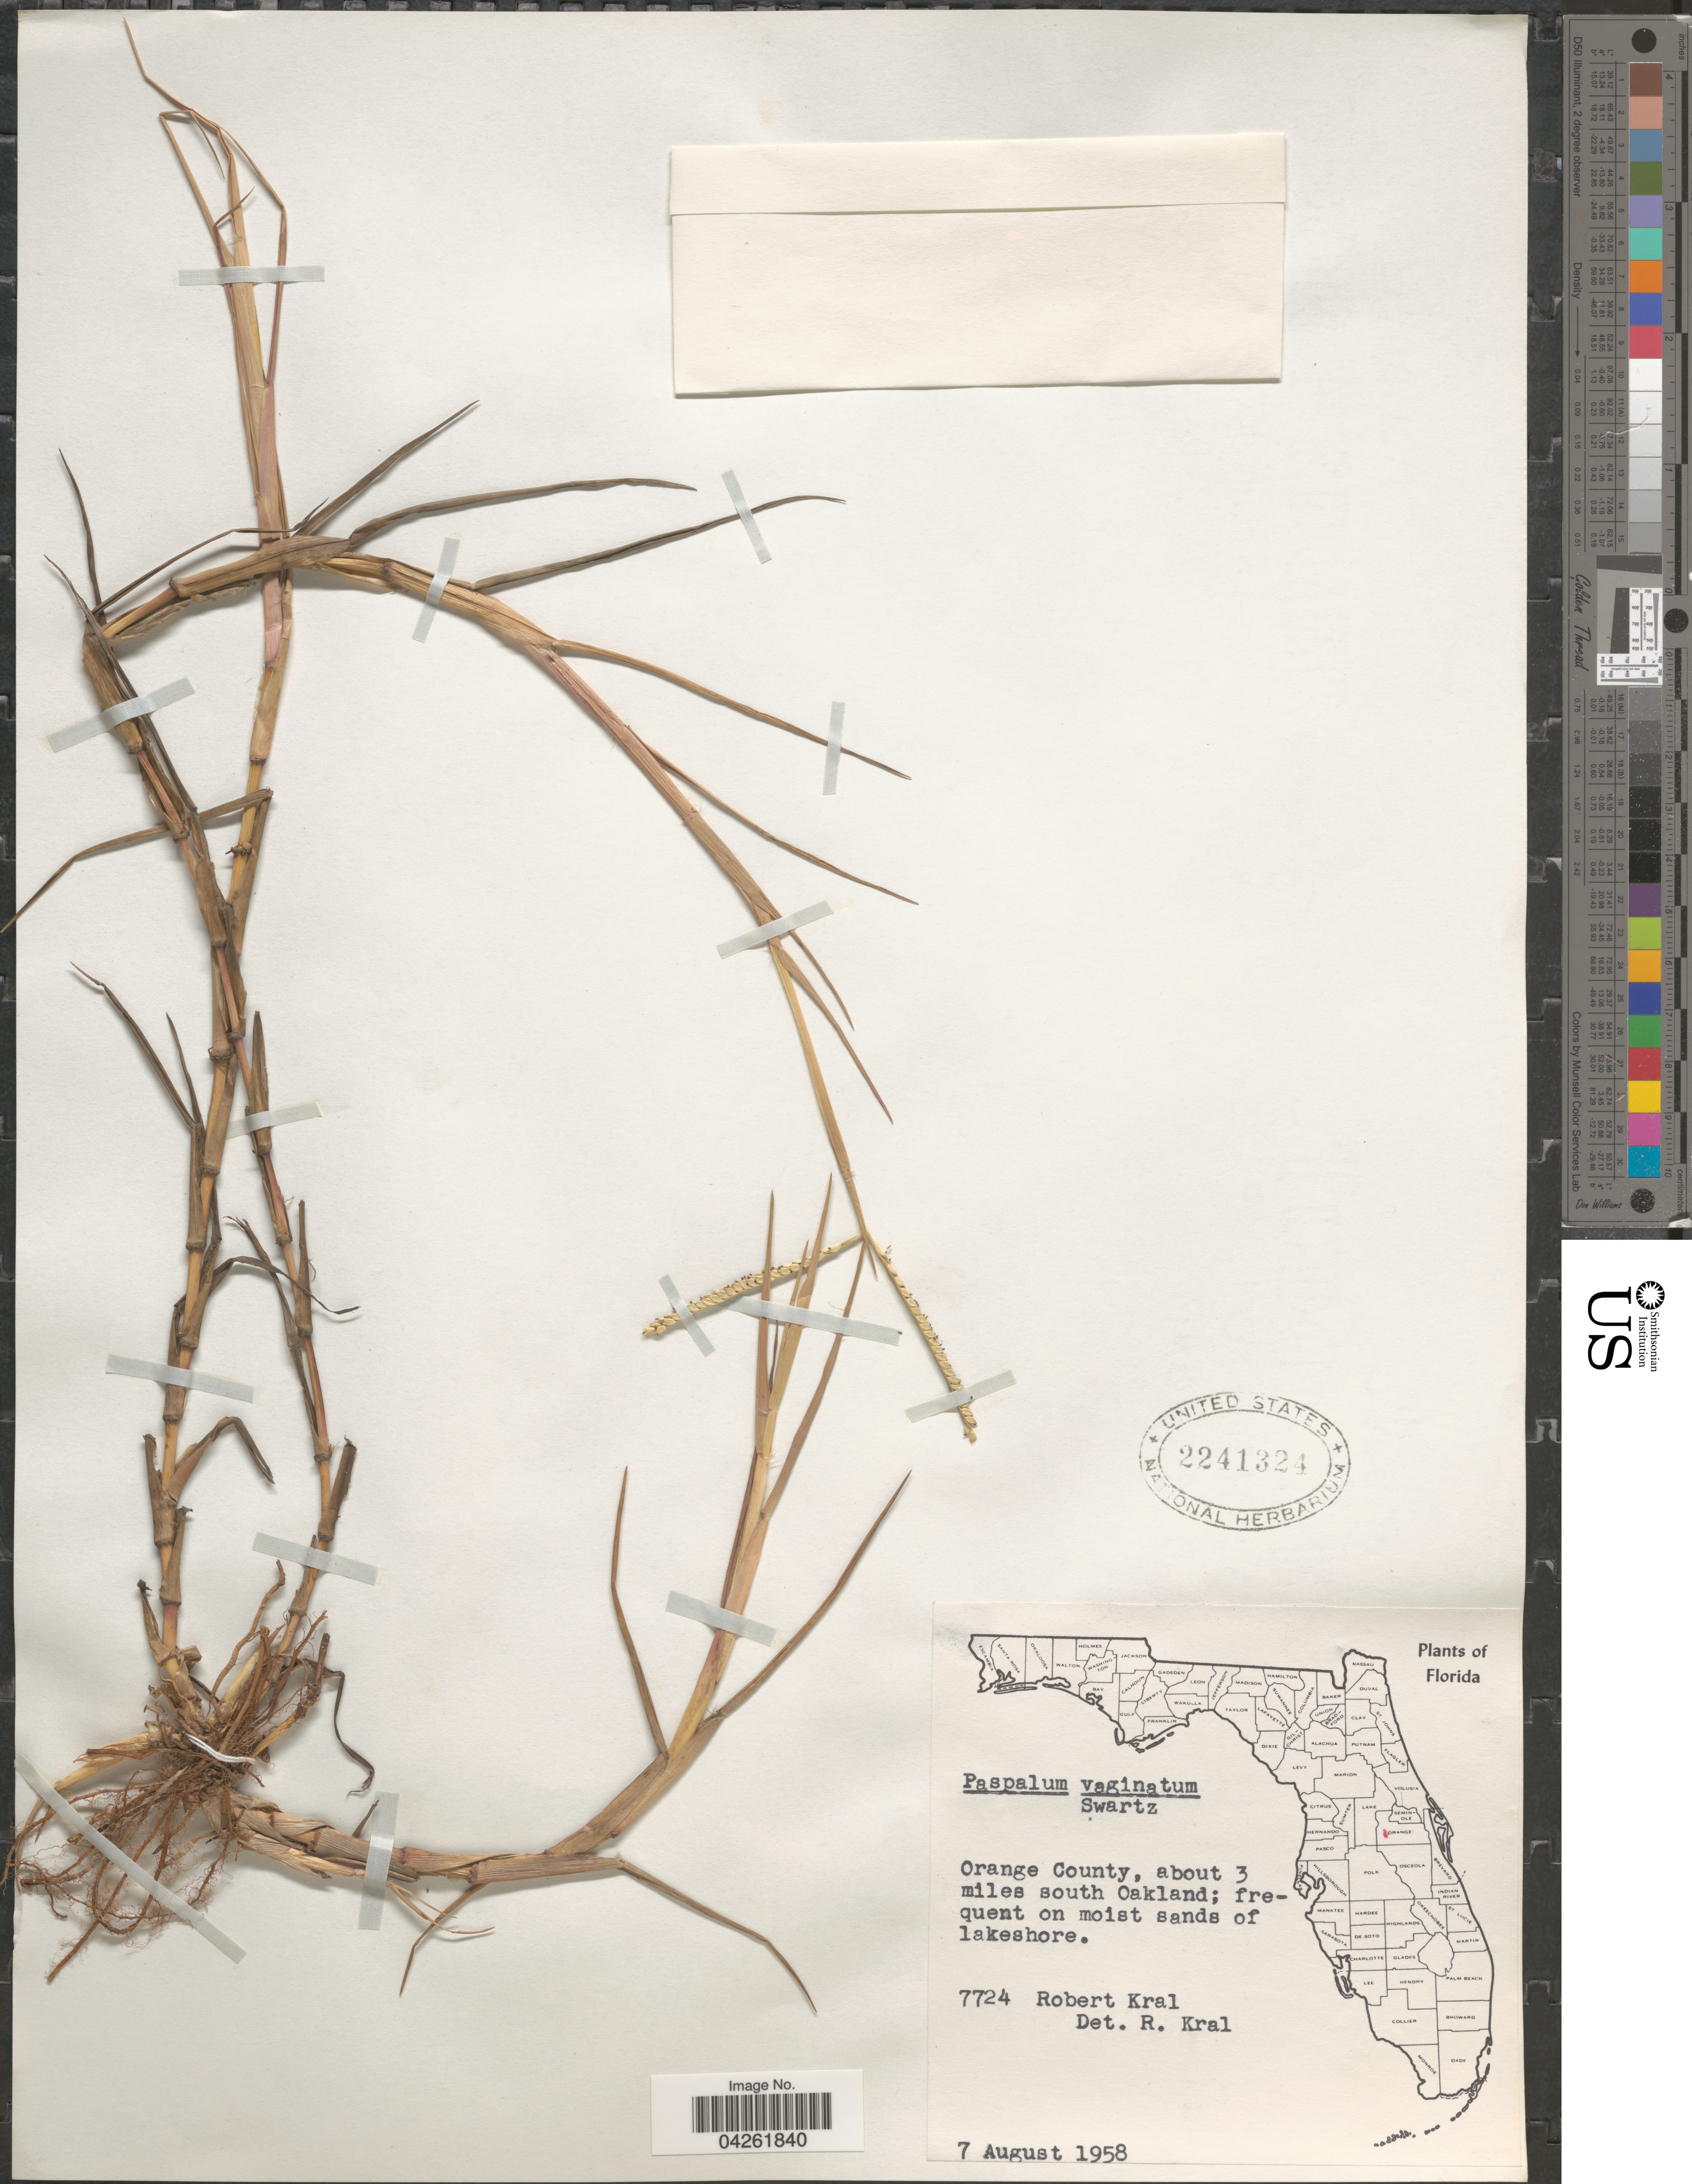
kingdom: Plantae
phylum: Tracheophyta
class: Liliopsida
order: Poales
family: Poaceae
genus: Paspalum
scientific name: Paspalum distichum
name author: L.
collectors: R. Kral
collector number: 7724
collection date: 1958-08-07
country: United States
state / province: Florida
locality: Orange County, about 3 miles south Oakland.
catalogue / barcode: US 2241324